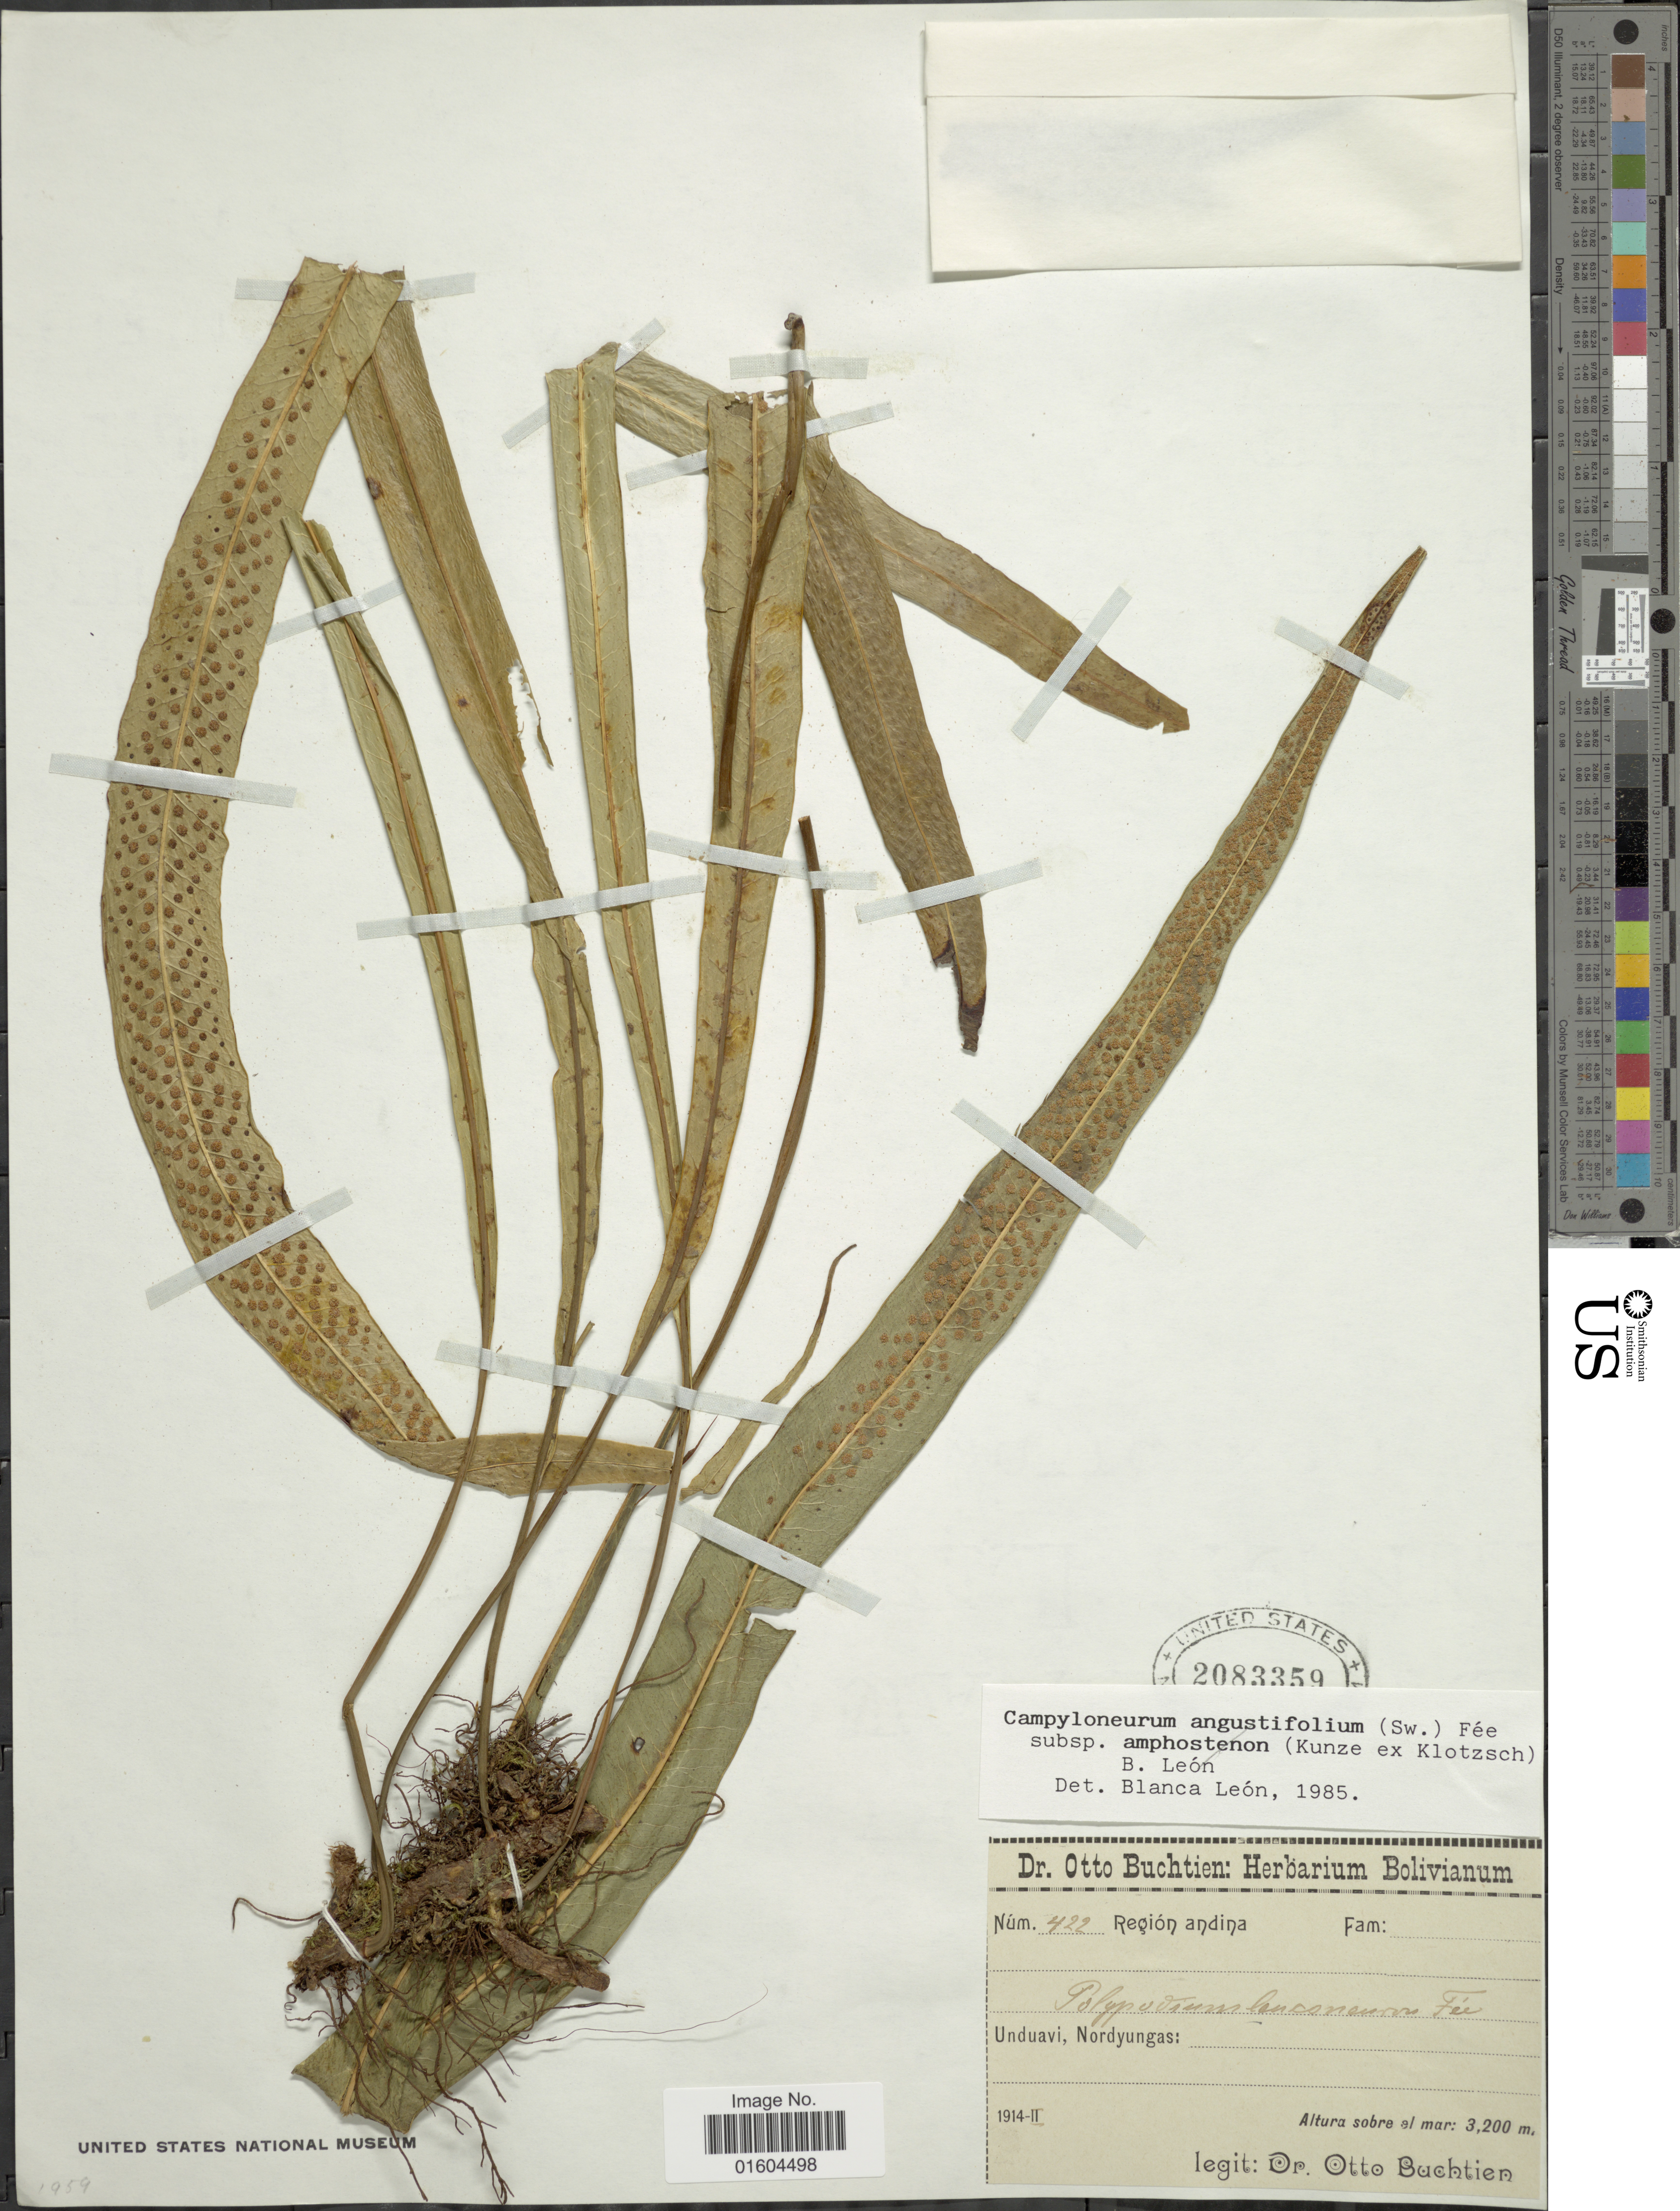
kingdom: Plantae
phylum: Tracheophyta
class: Polypodiopsida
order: Polypodiales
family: Polypodiaceae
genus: Campyloneurum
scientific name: Campyloneurum lorentzii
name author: (Hieron.) Ching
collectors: O. Buchtien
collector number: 422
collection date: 1914-02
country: Bolivia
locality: Bolivianum, Region: andina, Unduavi, Nordyungas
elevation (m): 3200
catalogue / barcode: US 208359